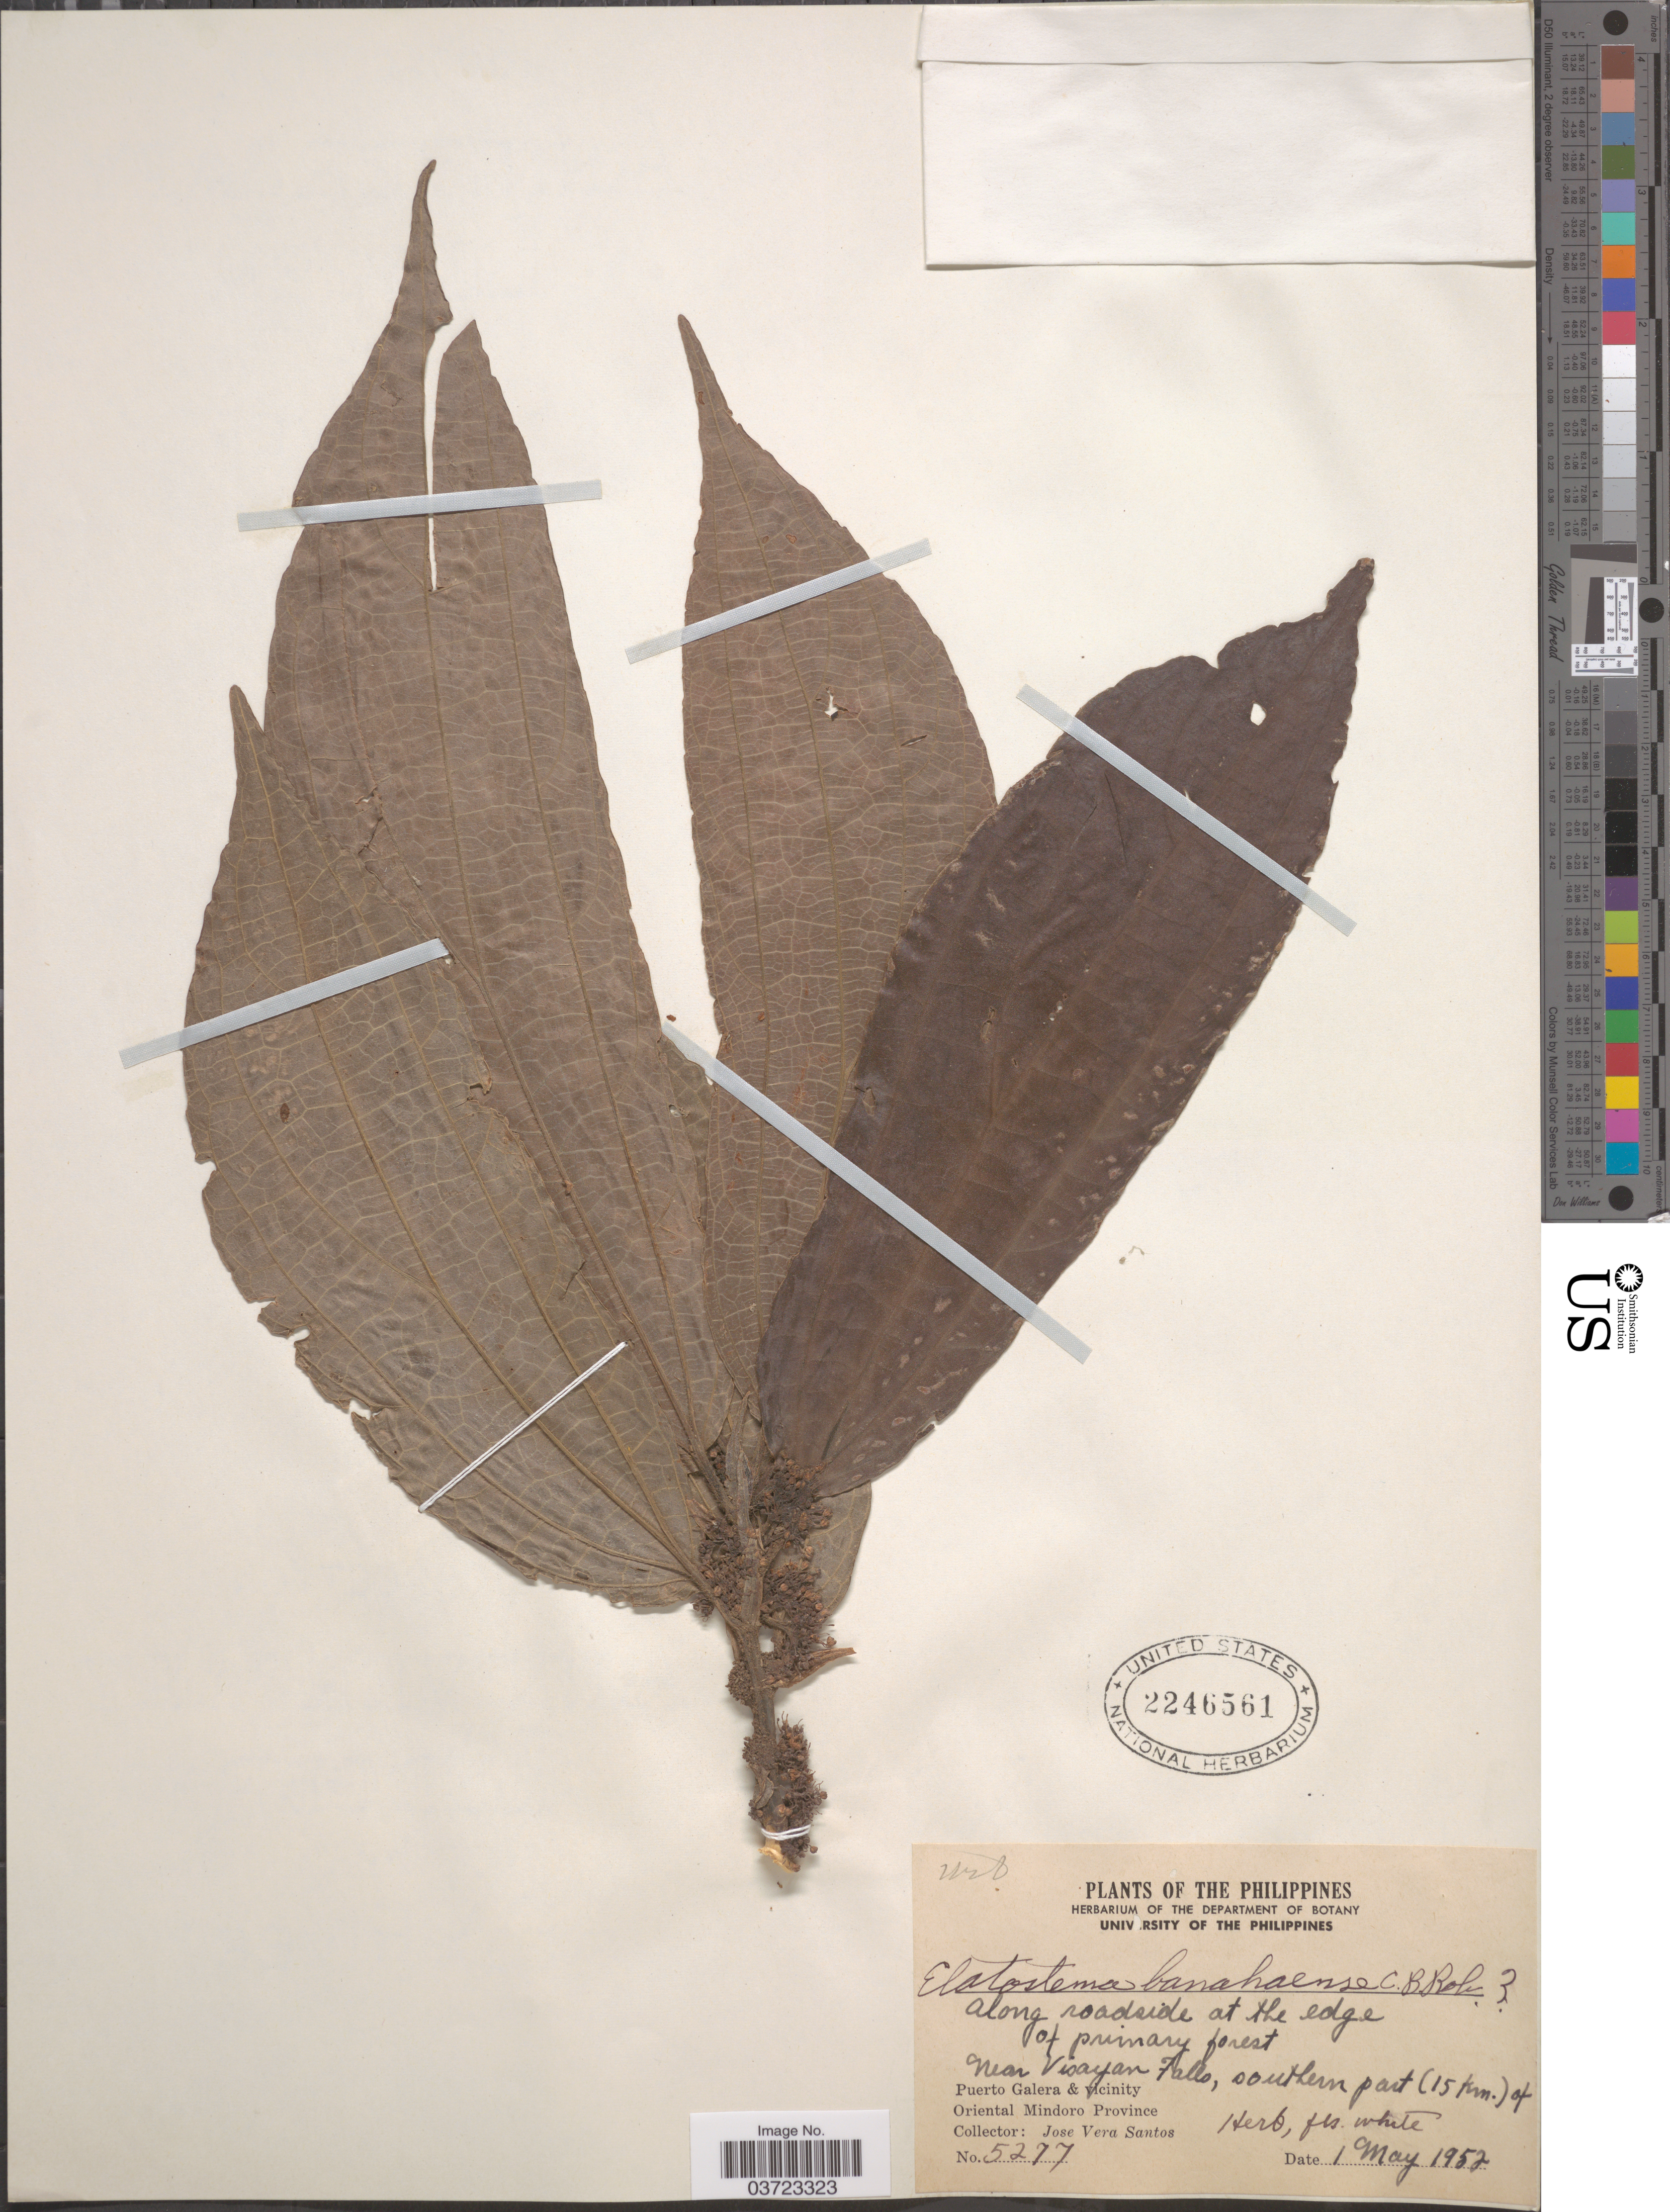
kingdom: Plantae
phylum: Tracheophyta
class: Magnoliopsida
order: Rosales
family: Urticaceae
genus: Elatostema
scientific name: Elatostema banahaense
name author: C.B. Rob.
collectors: J. Santos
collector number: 5277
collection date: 1952-05-01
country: Philippines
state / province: Mimaropa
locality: Along roadside at the edge of primary forest. Near Visayan Falls, southern part (15 km.) of Puerto Galera & vicinity. Oriental Mindoro Province.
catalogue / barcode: US 2246561